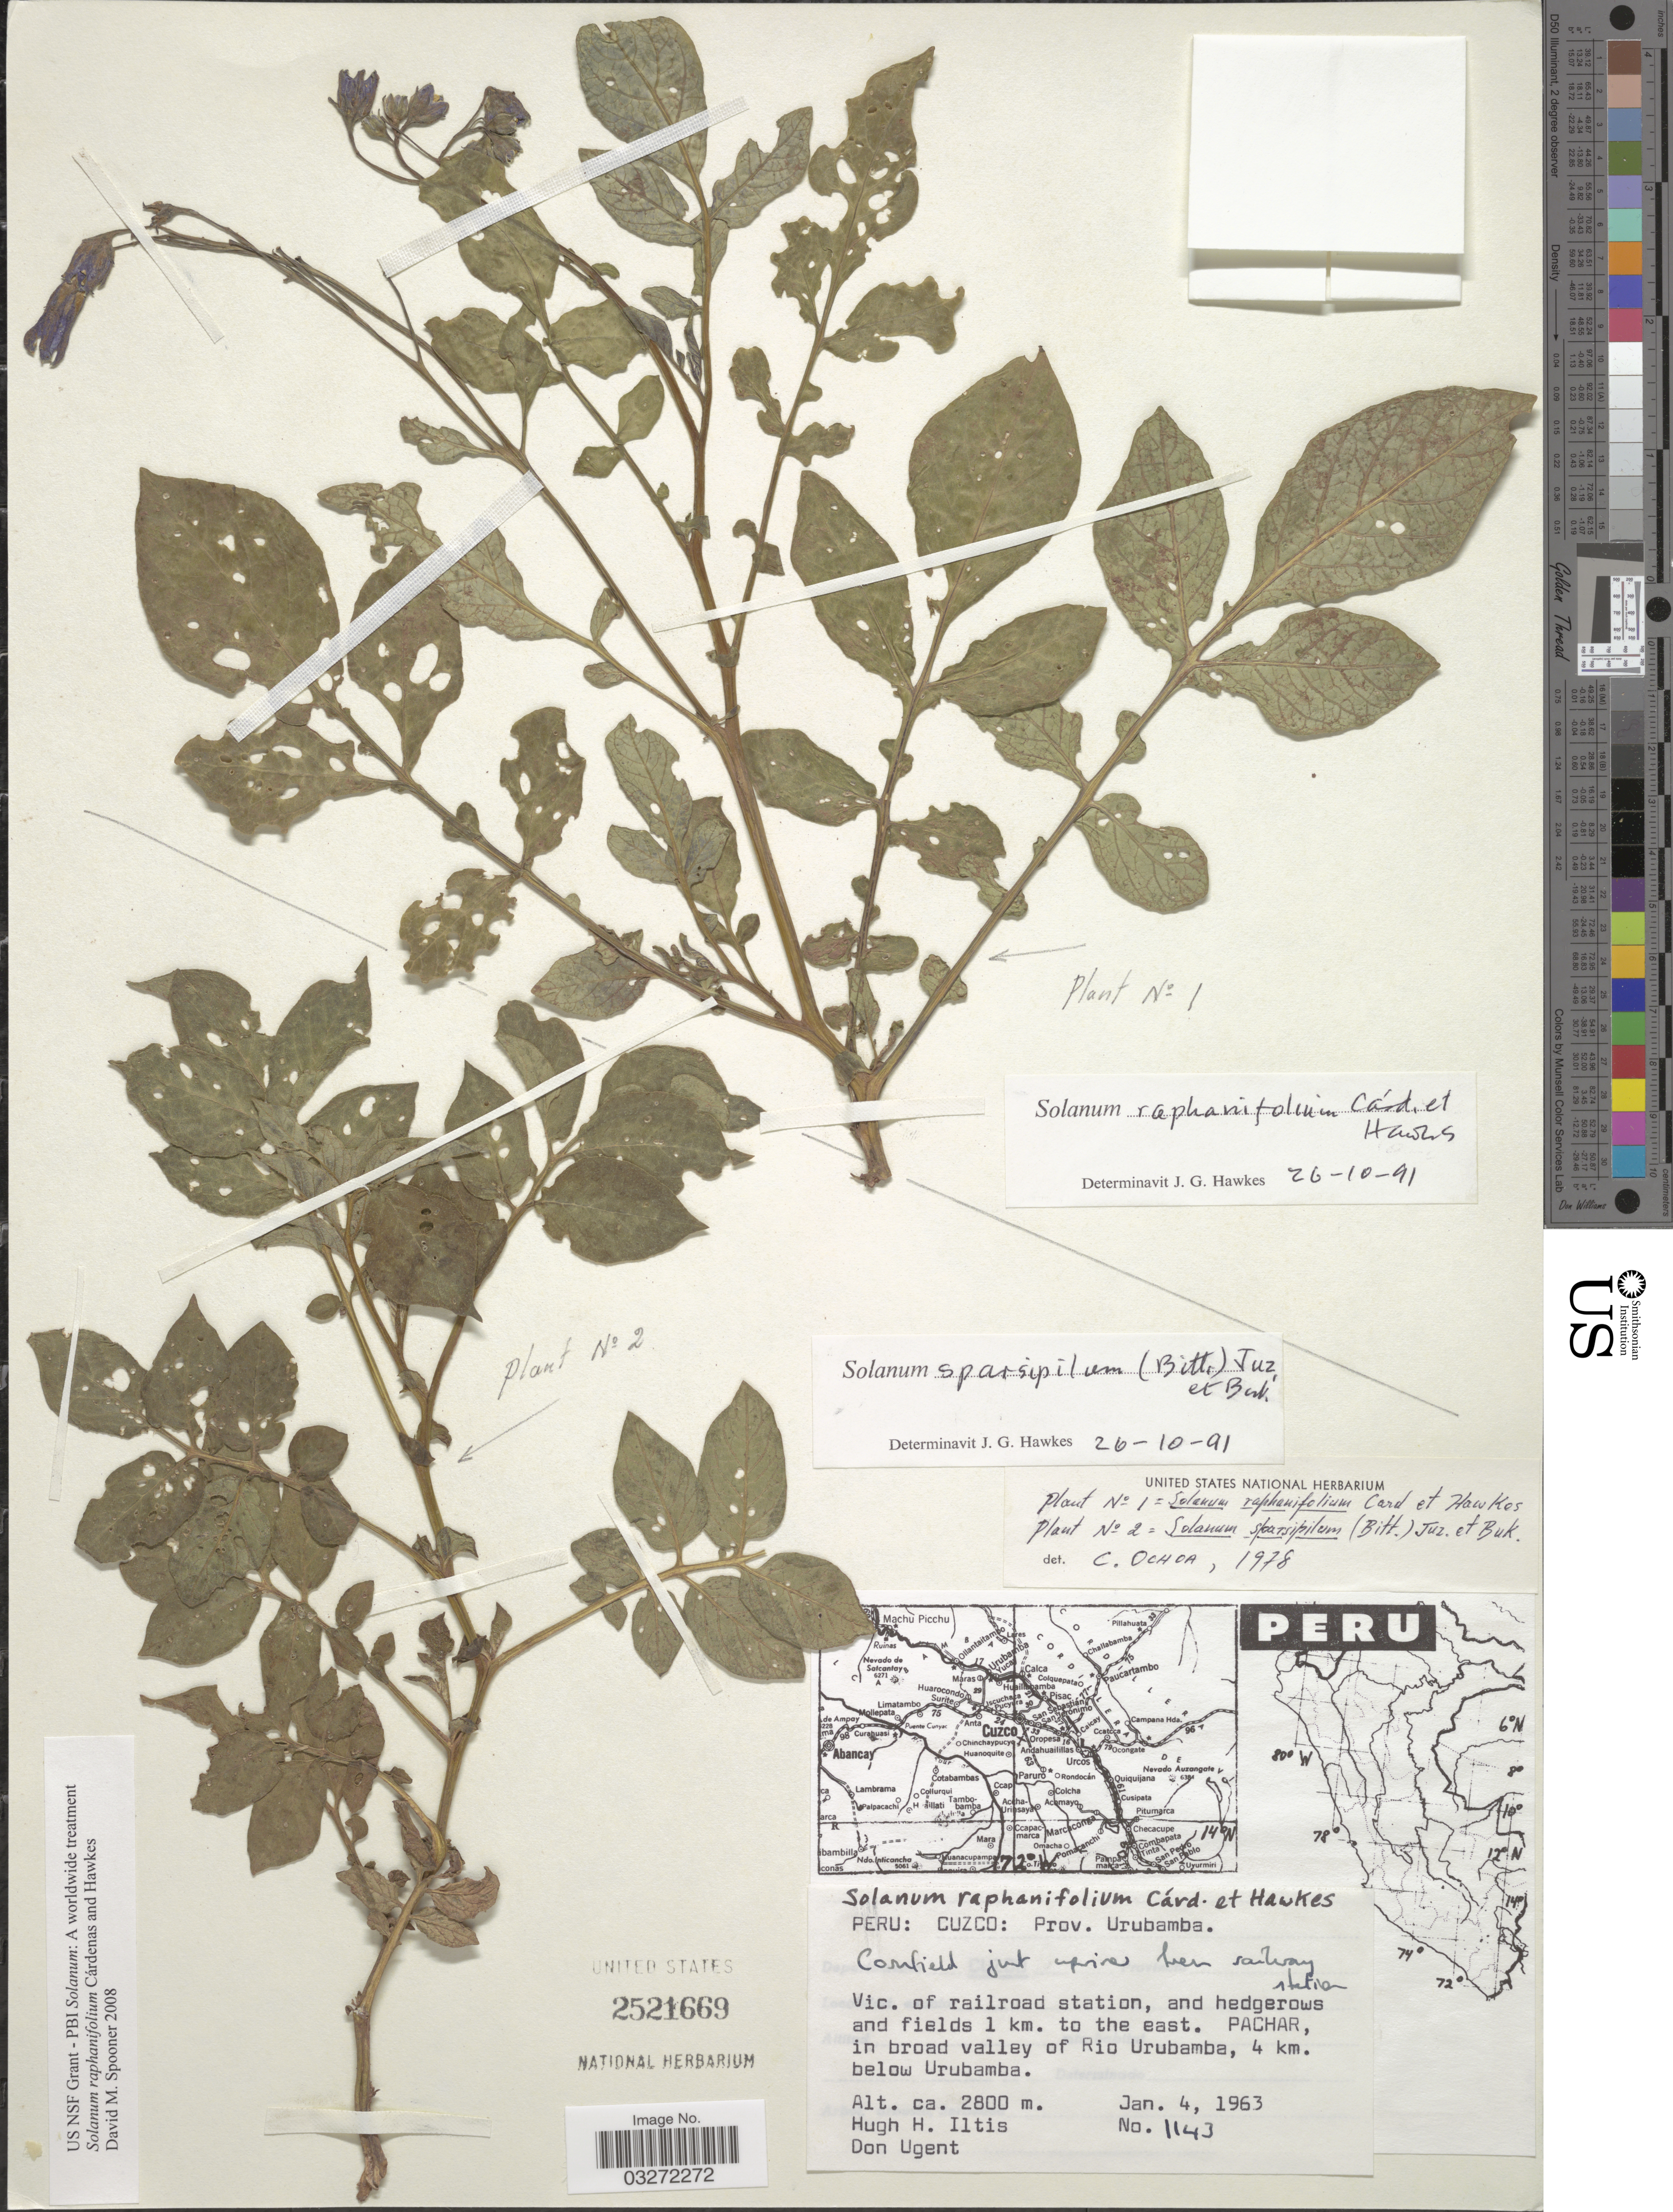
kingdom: Plantae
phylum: Tracheophyta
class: Magnoliopsida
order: Solanales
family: Solanaceae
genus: Solanum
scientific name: Solanum raphanifolium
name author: Cárdenas & Hawkes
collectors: H. H. Iltis & D. Ugent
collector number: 1143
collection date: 1963-01-04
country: Peru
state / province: Cusco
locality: Cuzco: Prov. Urubamba. Vic. of railroad station, and hedgerows and fields 1 km. to the east. Pachar, in broad valley of Rio Urubamba, 4 km. below Urubamba.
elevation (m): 2800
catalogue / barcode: US 2521669